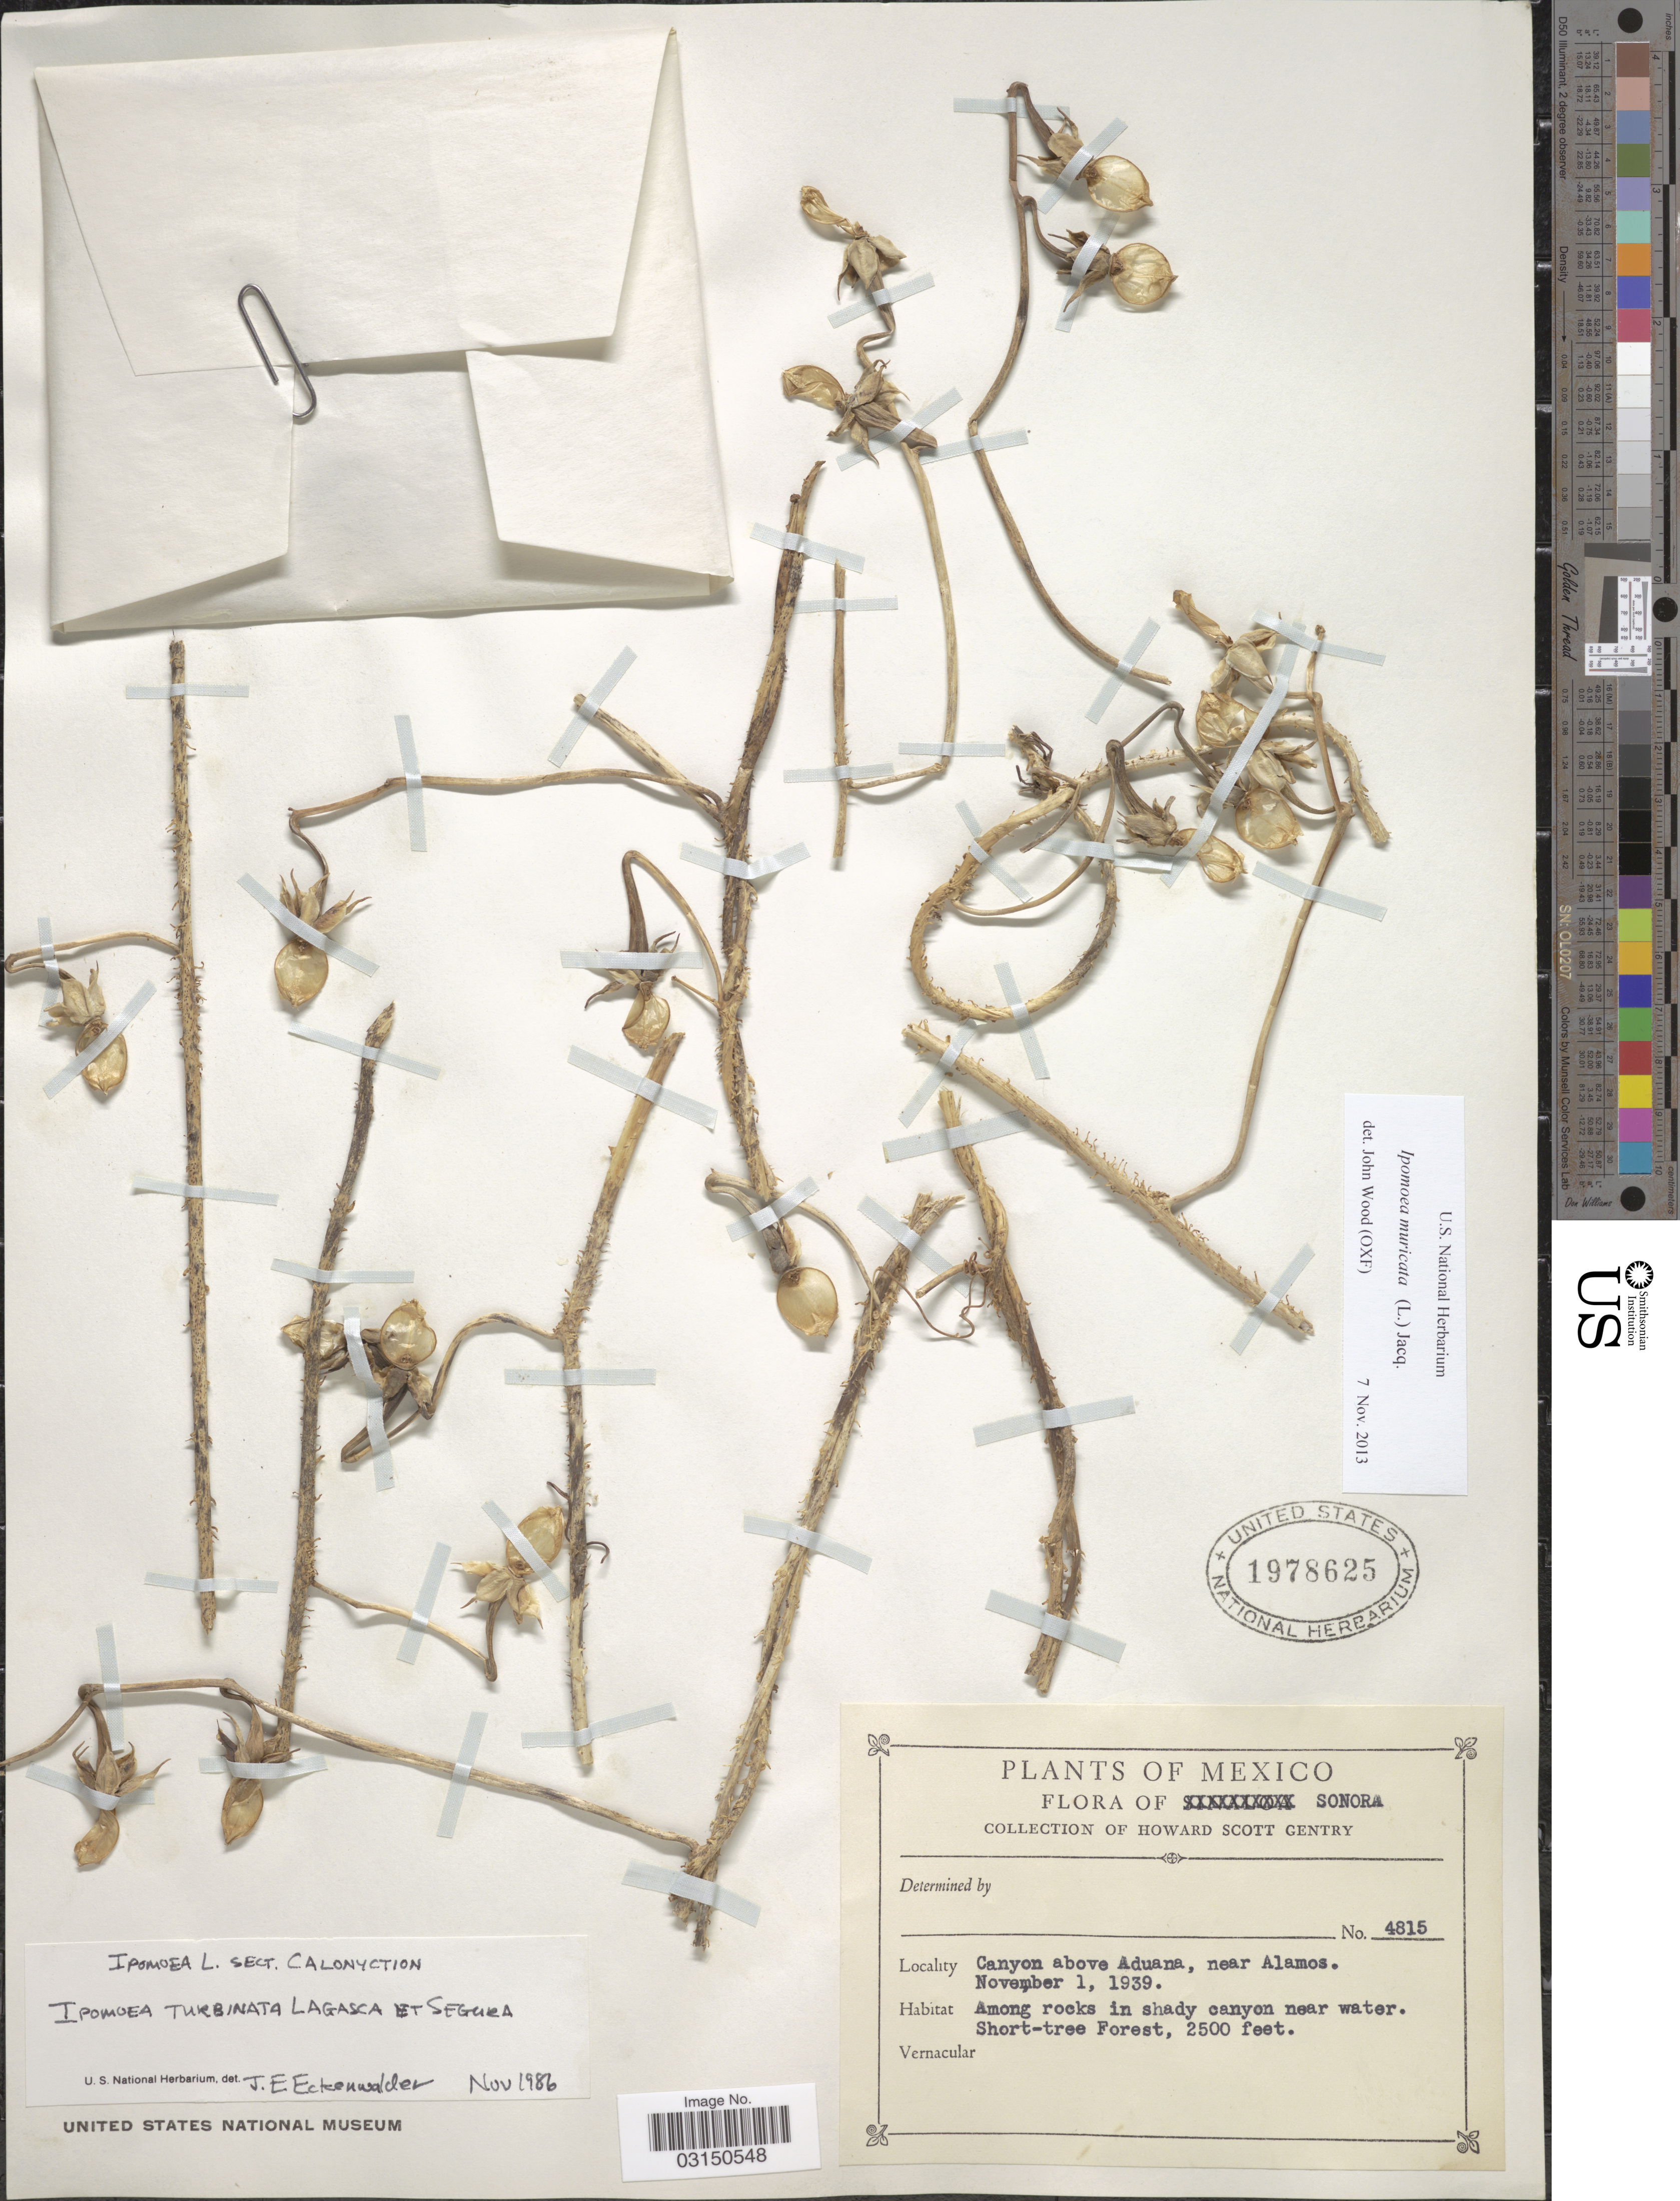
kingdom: Plantae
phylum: Tracheophyta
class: Magnoliopsida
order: Solanales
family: Convolvulaceae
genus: Ipomoea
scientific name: Ipomoea muricata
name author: (L.) Jacq.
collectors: H. S. Gentry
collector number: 4815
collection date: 1939-11-01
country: Mexico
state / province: Sonora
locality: Canyon above Aduana, near Alamos.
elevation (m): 762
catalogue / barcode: US 1978625